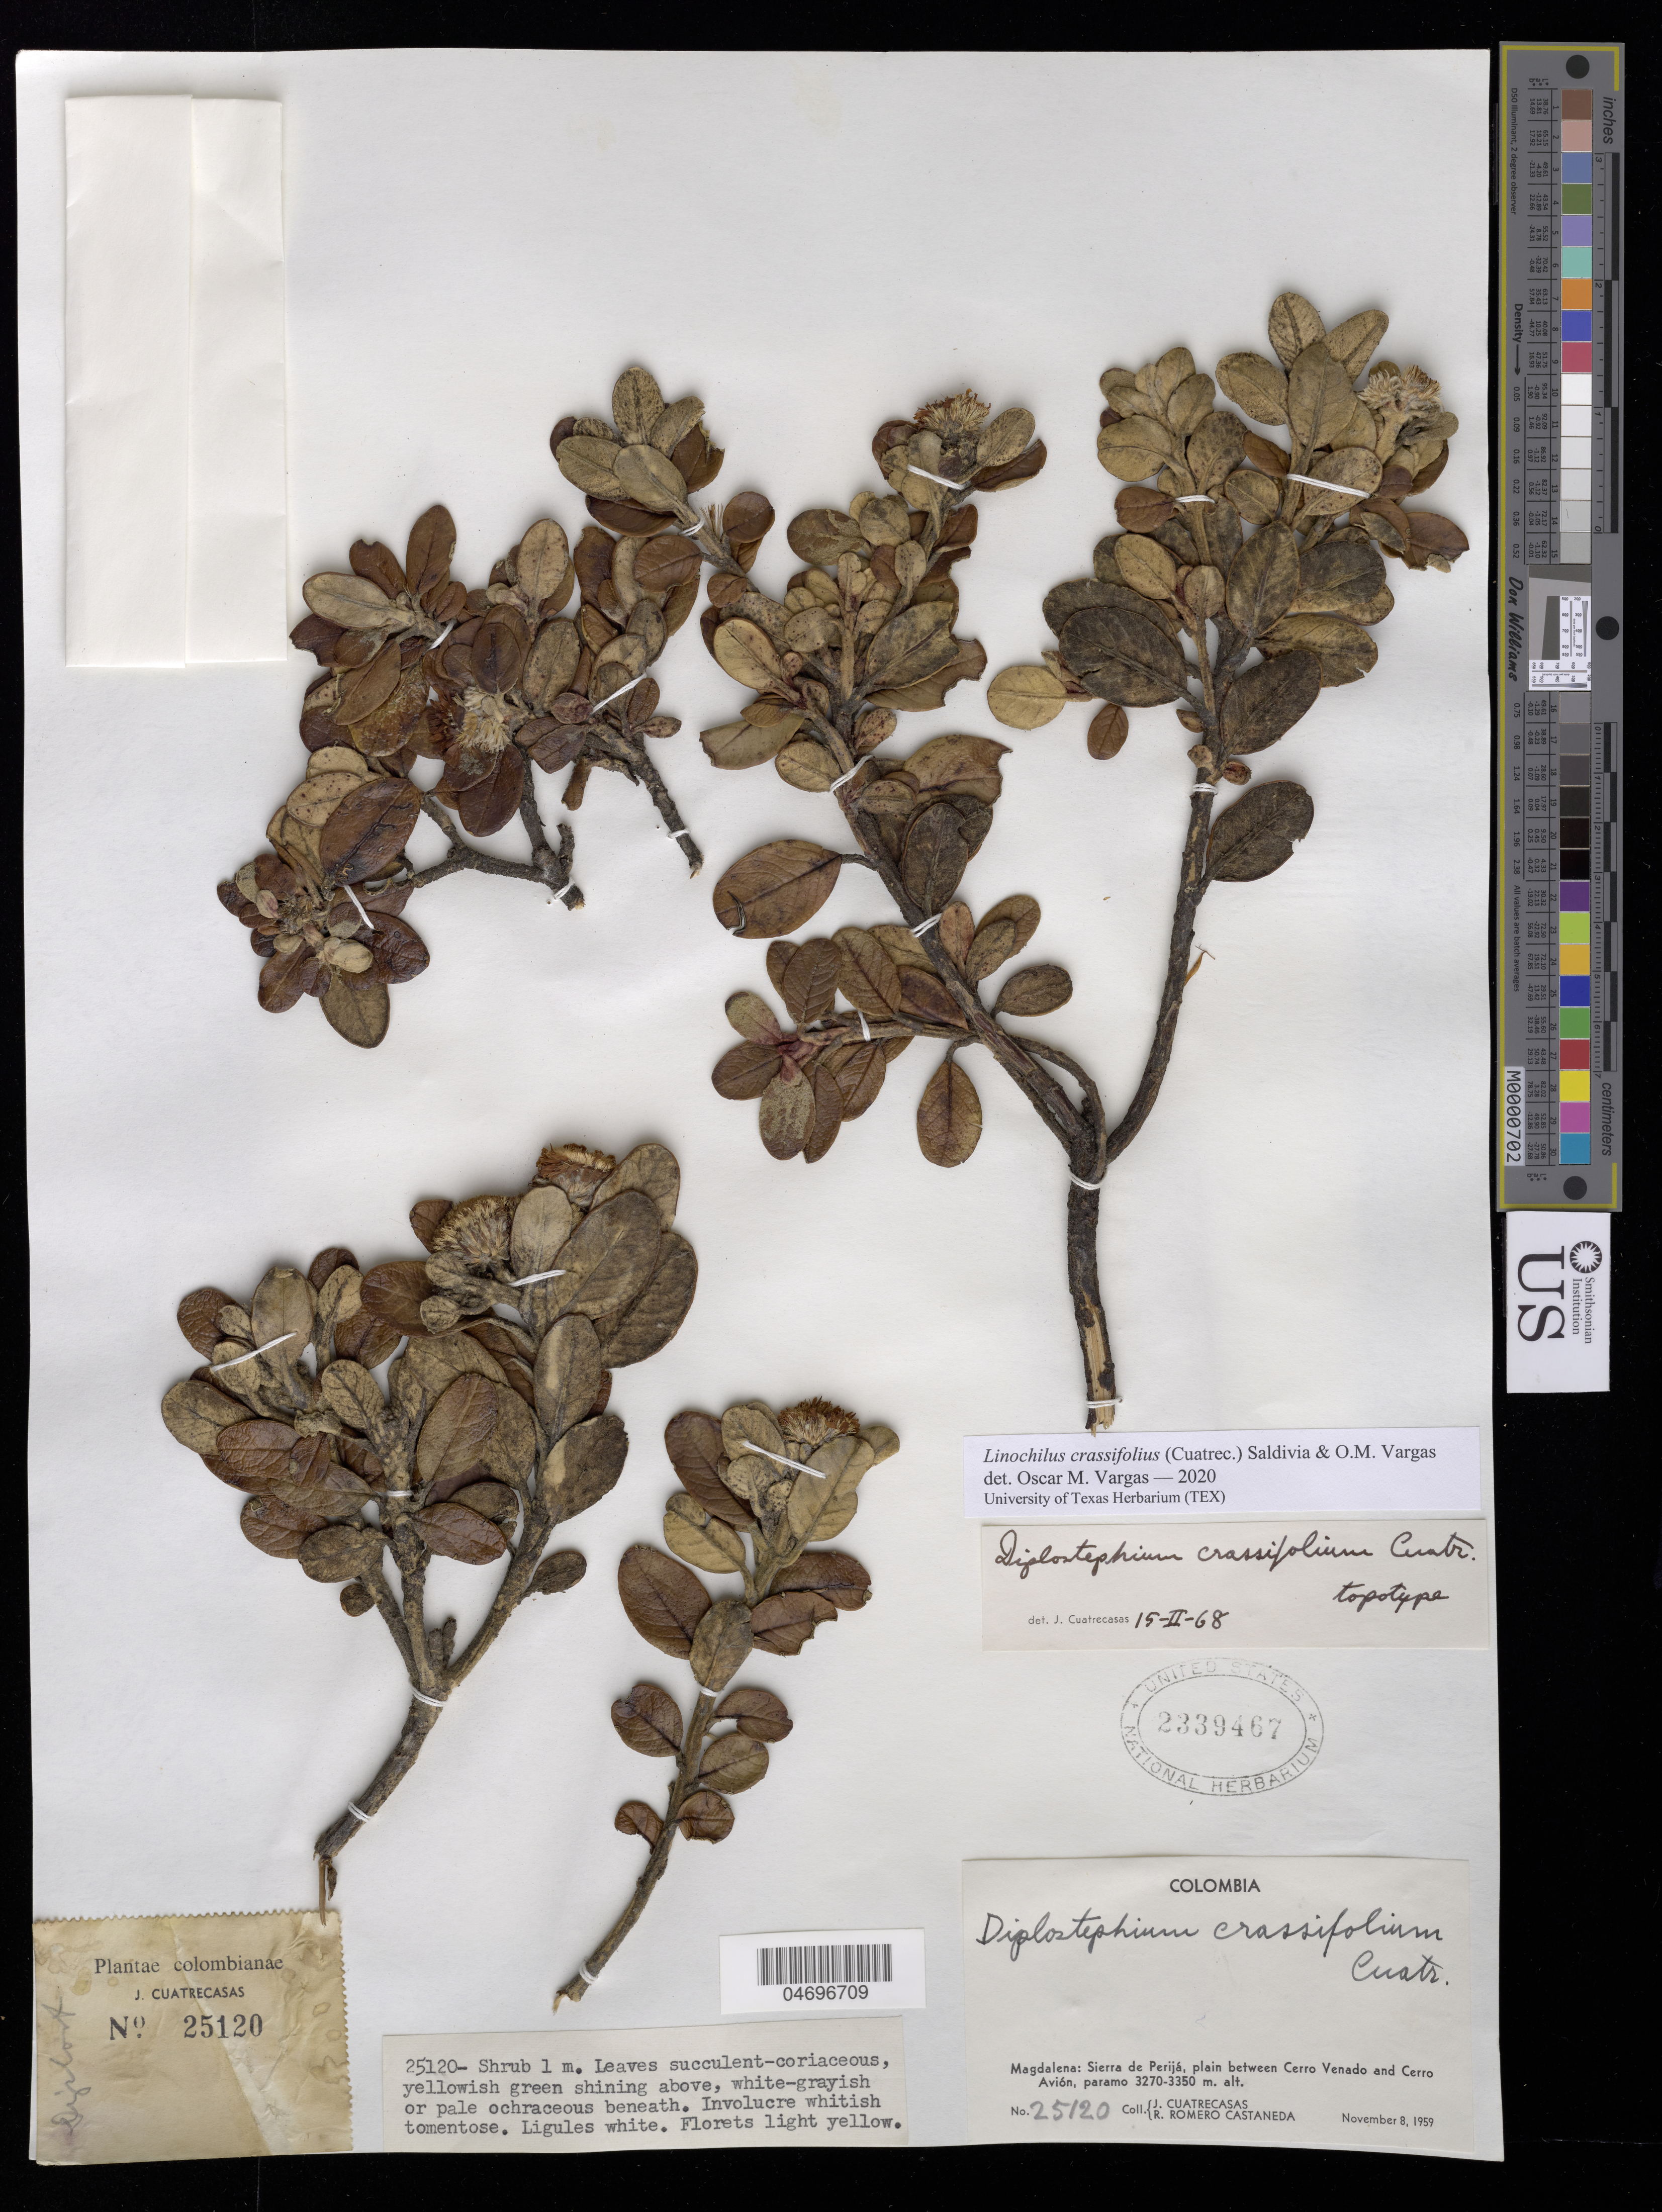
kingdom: Plantae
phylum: Tracheophyta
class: Magnoliopsida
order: Asterales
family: Asteraceae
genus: Linochilus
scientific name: Linochilus crassifolius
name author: (Cuatrec.) Saldivia & O.M. Vargas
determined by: Vargas, Oscar M.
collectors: J. Cuatrecasas & R. Romero Castañeda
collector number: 25120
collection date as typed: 08 Nov 1959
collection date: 1959-11-08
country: Colombia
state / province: Magdalena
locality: Sierra de Perija, plain between Cerro Venado & Cerro Avion.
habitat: Paramo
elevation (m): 3270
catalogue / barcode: US 2339467